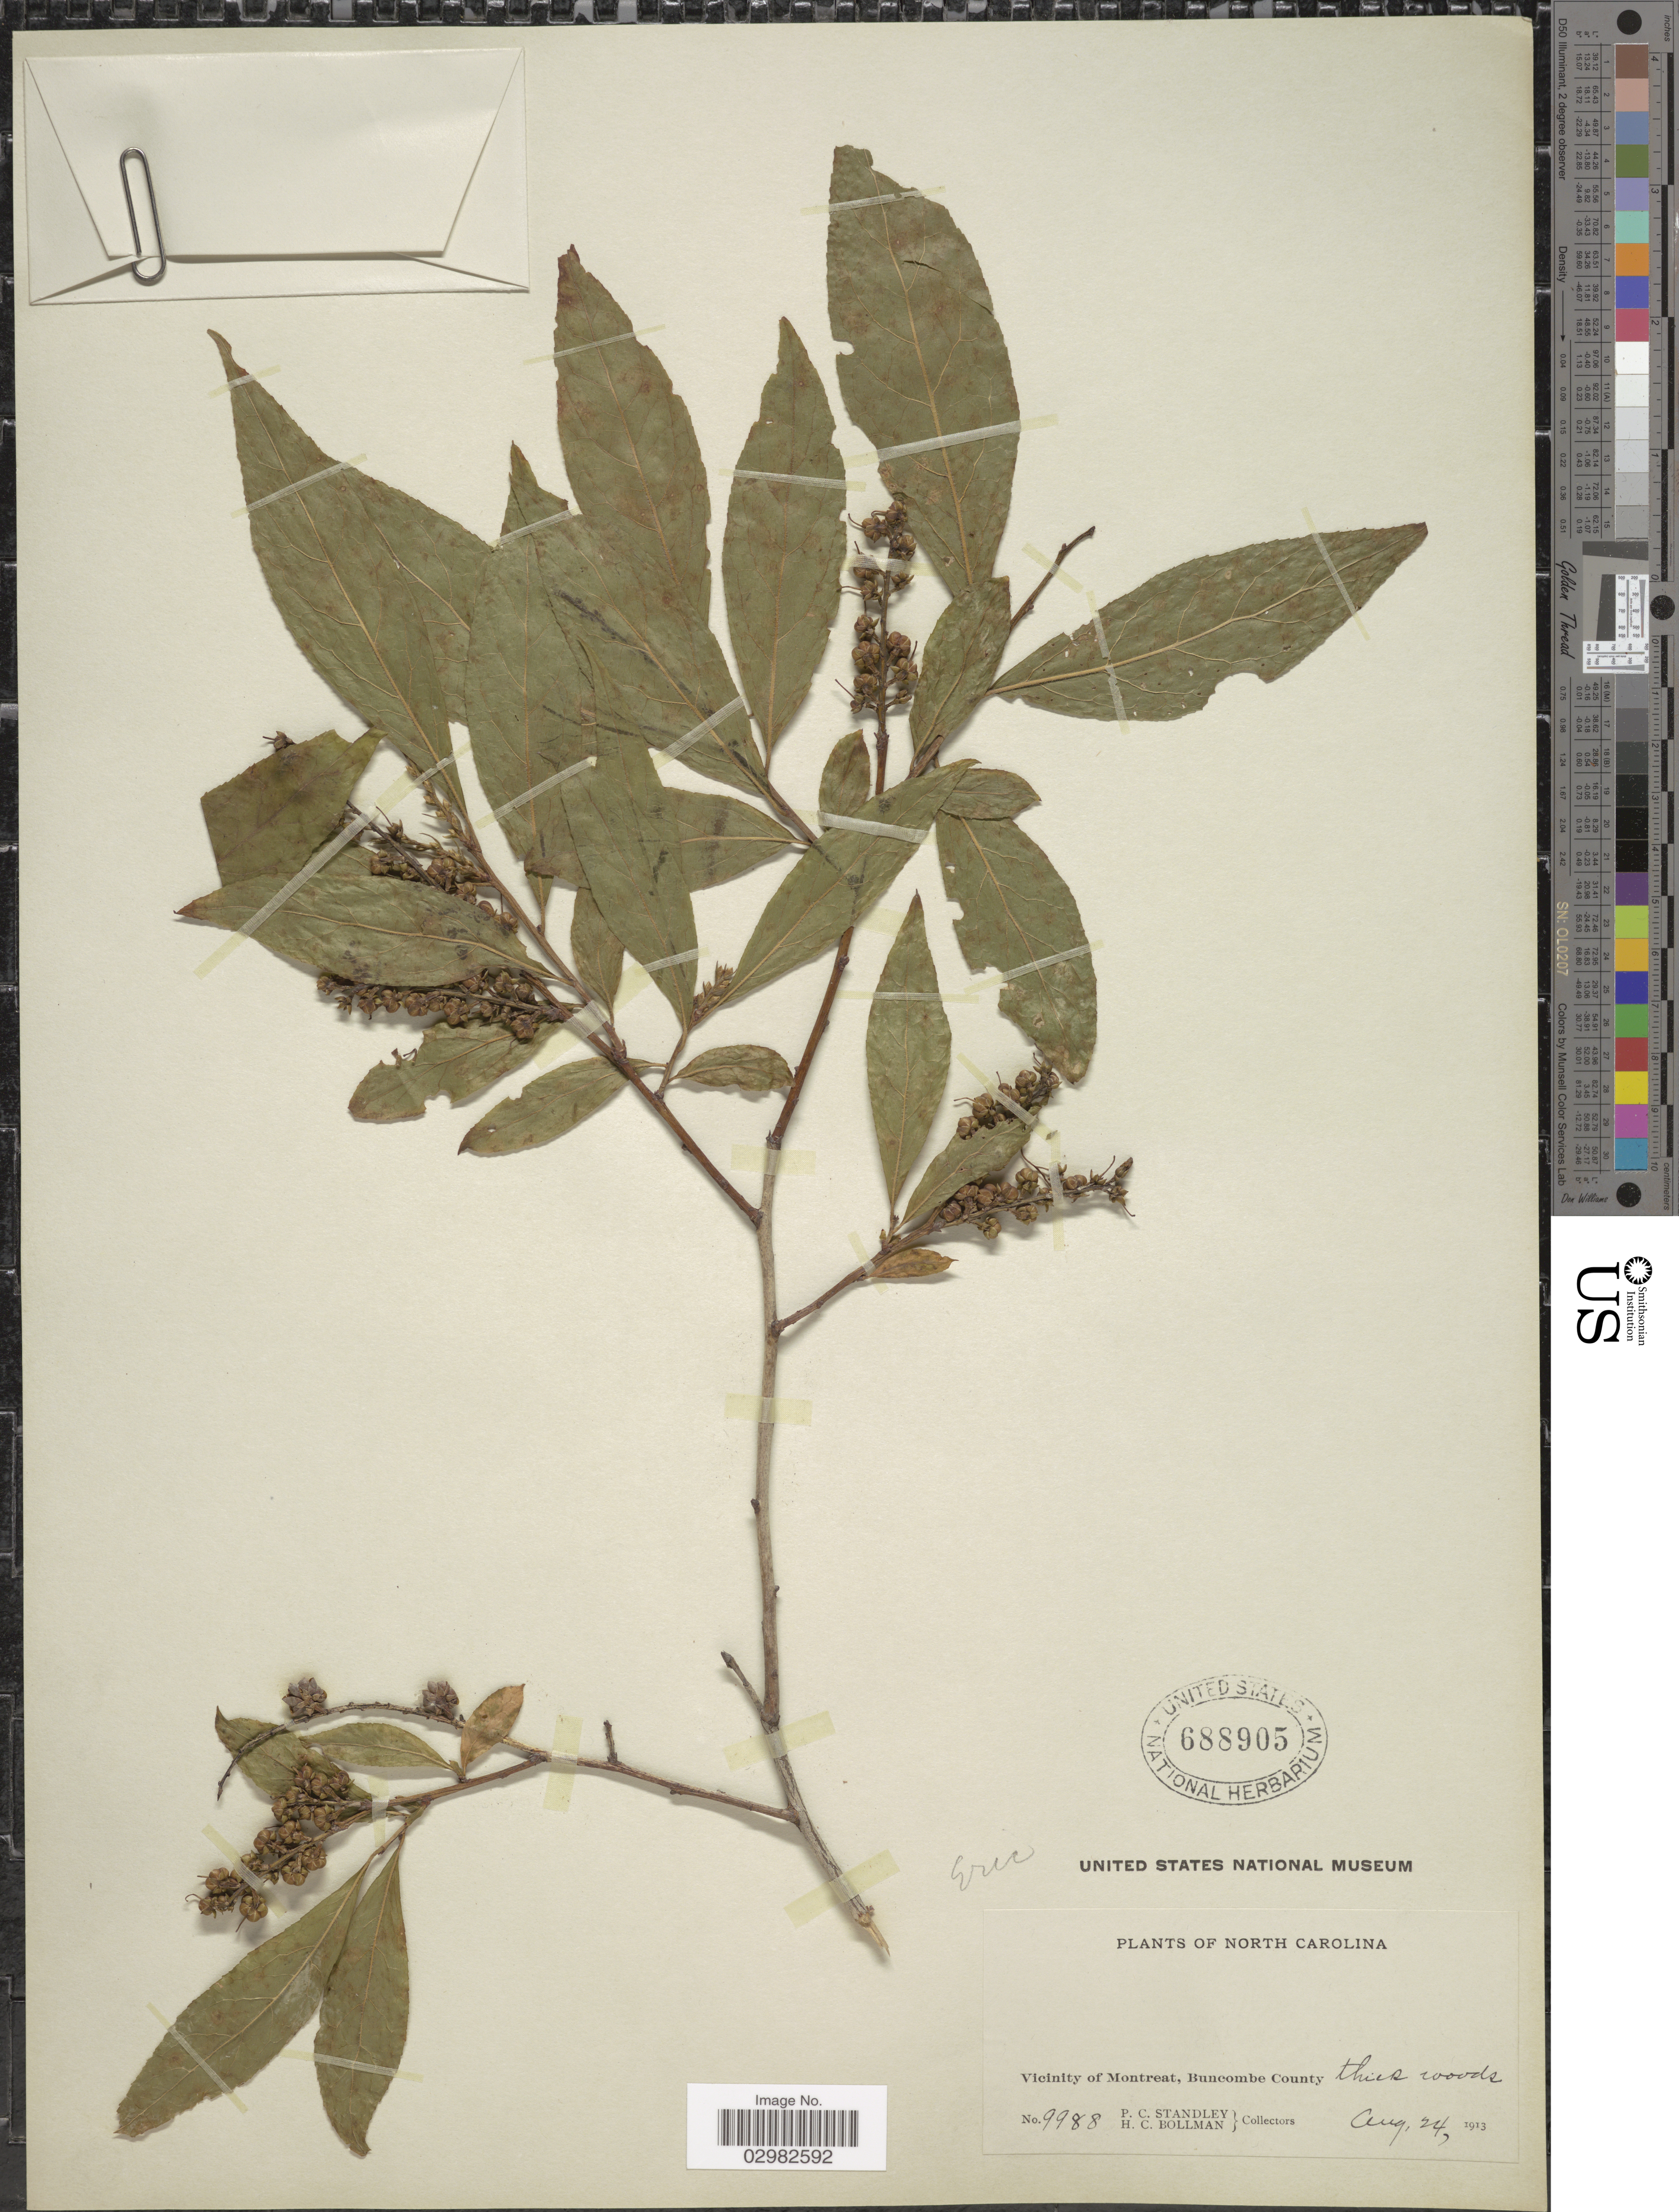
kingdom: Plantae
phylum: Tracheophyta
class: Magnoliopsida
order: Ericales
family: Ericaceae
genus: Leucothoe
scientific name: Leucothoë racemosa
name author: (L.) A. Gray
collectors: P. C. Standley & H. C. Bollman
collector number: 9988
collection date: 1913-08-24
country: United States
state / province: North Carolina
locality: Vicinity of Montreat, Buncombe County.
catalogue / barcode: US 688905